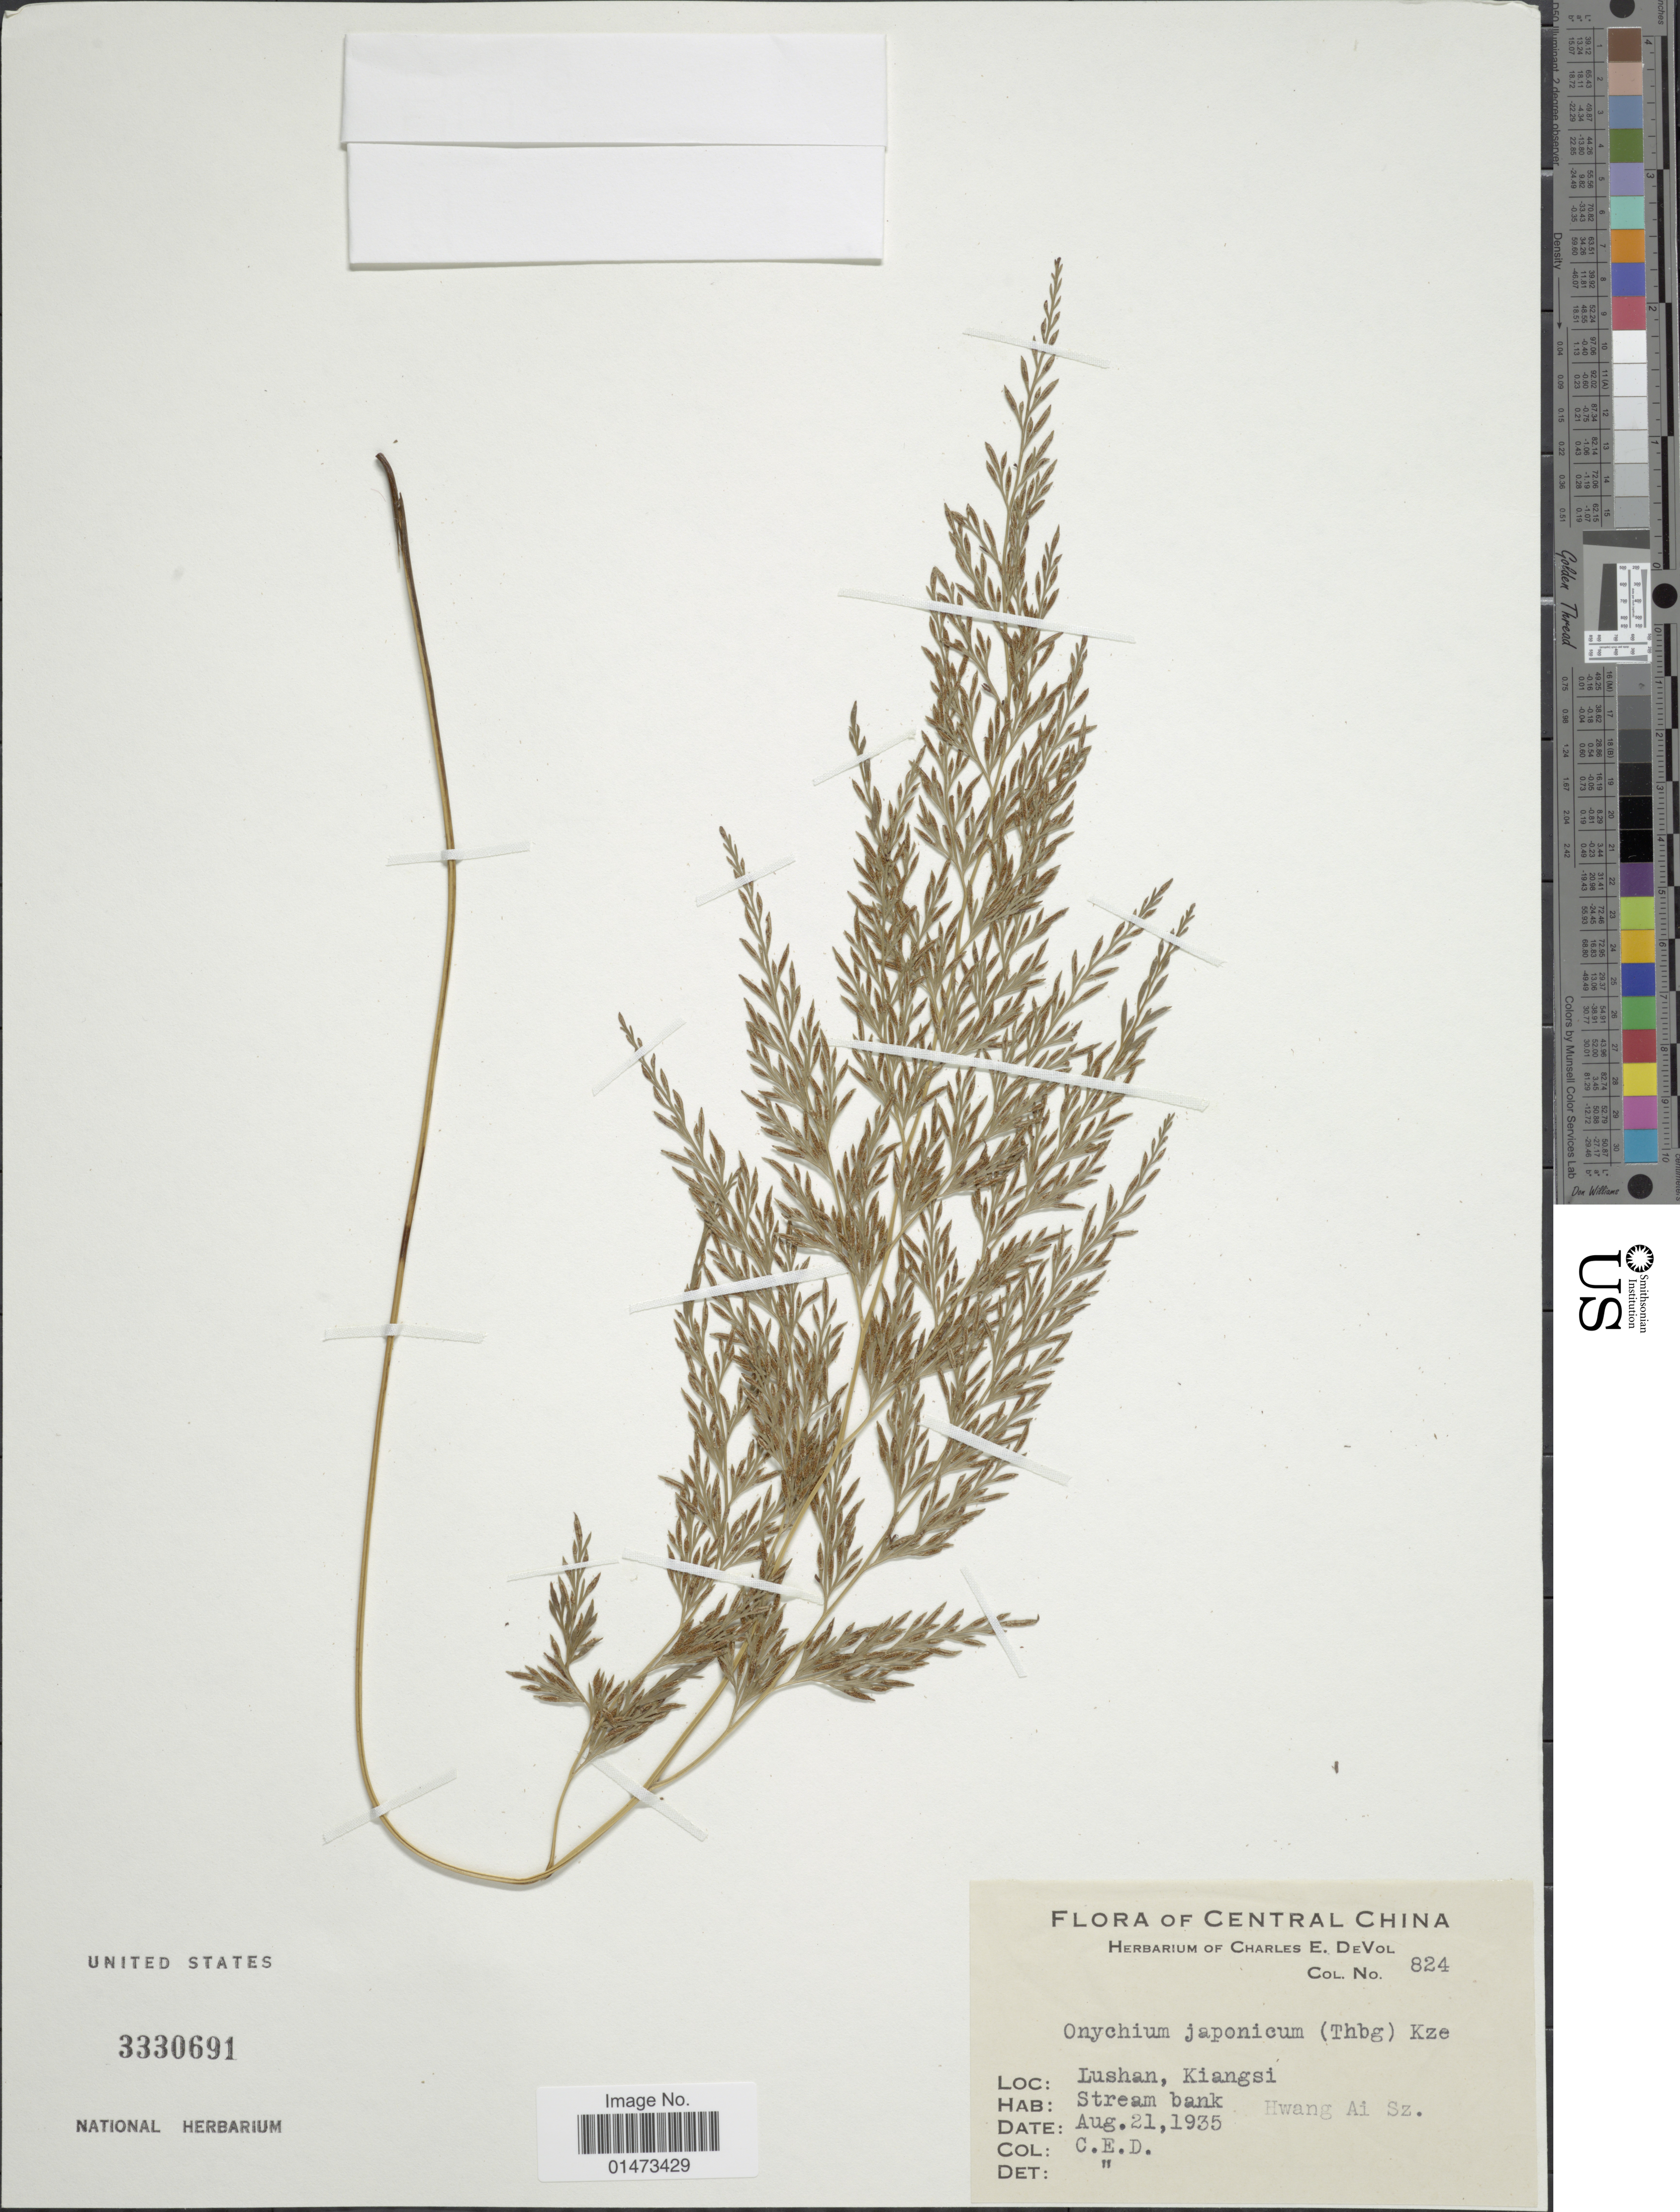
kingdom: Plantae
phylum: Tracheophyta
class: Polypodiopsida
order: Polypodiales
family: Pteridaceae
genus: Onychium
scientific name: Onychium japonicum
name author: (Thunb.) Kunze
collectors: C. E. De Vol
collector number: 824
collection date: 1935-08-21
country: China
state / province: Jiangxi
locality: Lushan, Kiangsi, stream bank Hwang Ai Sz.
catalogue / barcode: US 3330691